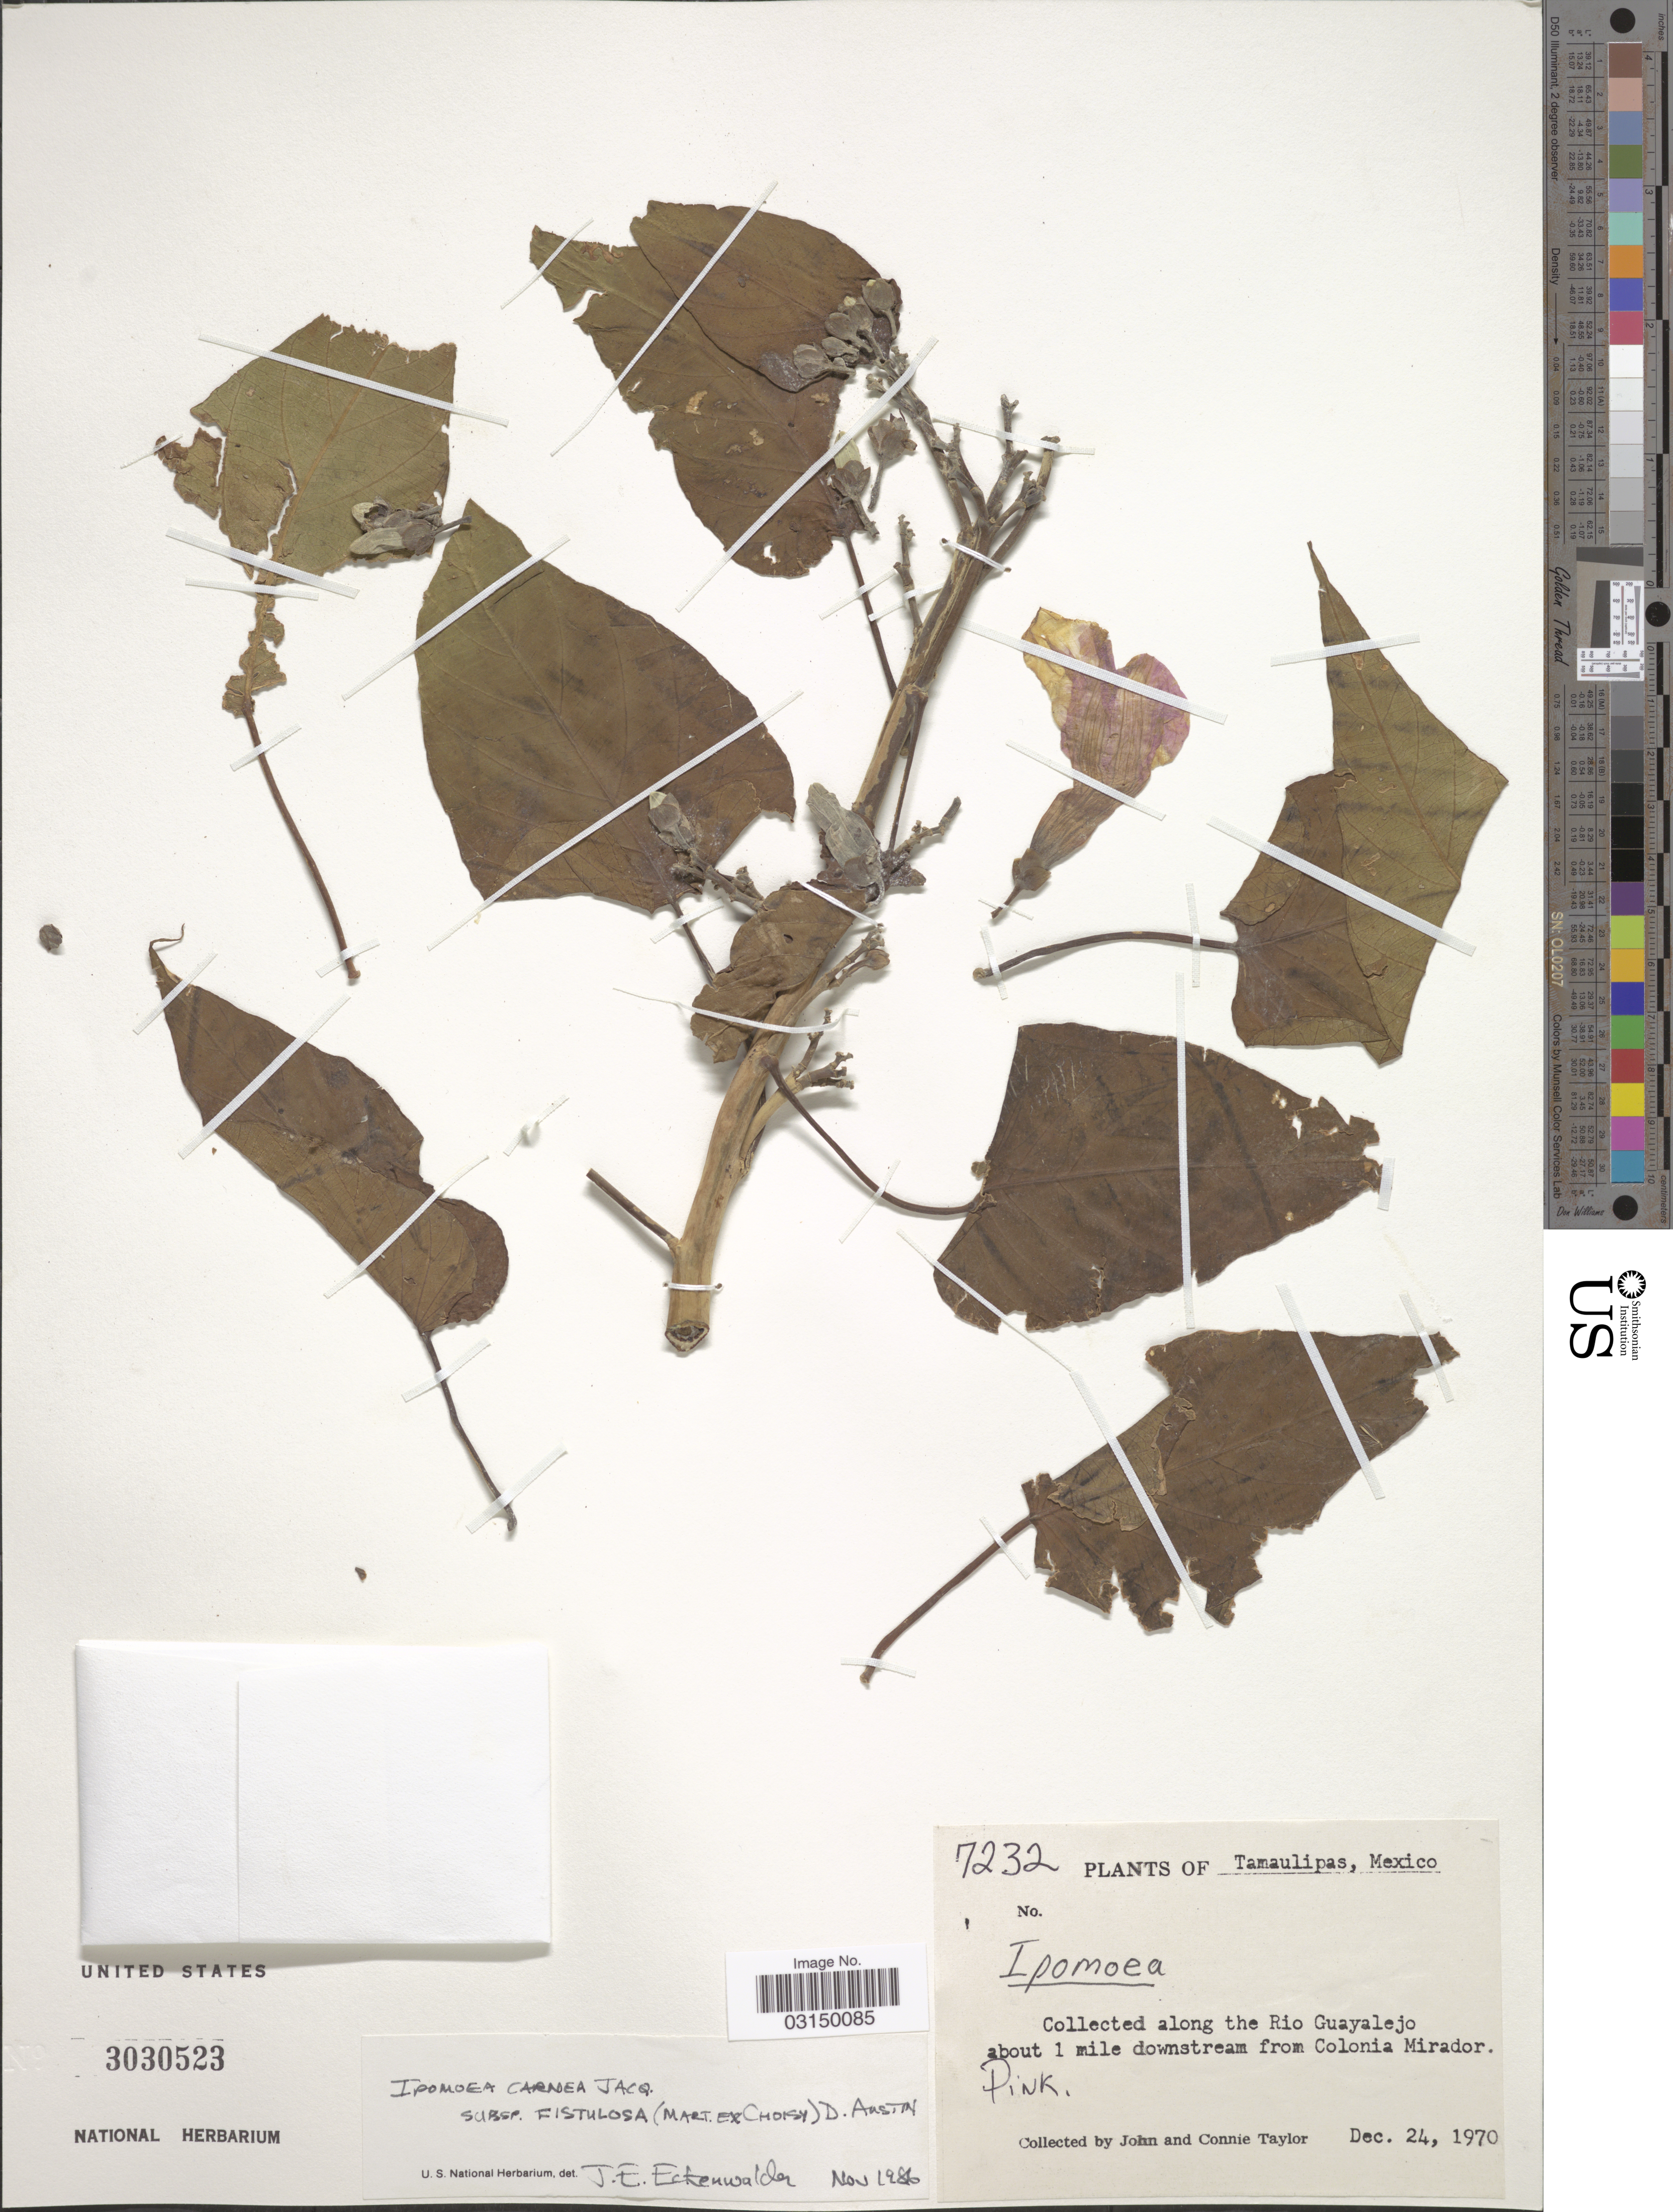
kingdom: Plantae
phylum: Tracheophyta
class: Magnoliopsida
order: Solanales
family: Convolvulaceae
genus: Ipomoea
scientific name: Ipomoea carnea subsp. fistulosa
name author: (Mart. ex Choisy) D.F. Austin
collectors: J. Taylor & C. Taylor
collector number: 7232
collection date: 1970-12-24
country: Mexico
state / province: Tamaulipas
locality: Along the Rio Guayalejo about 1 mile downstream from Colonia Mirador.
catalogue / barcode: US 3030523